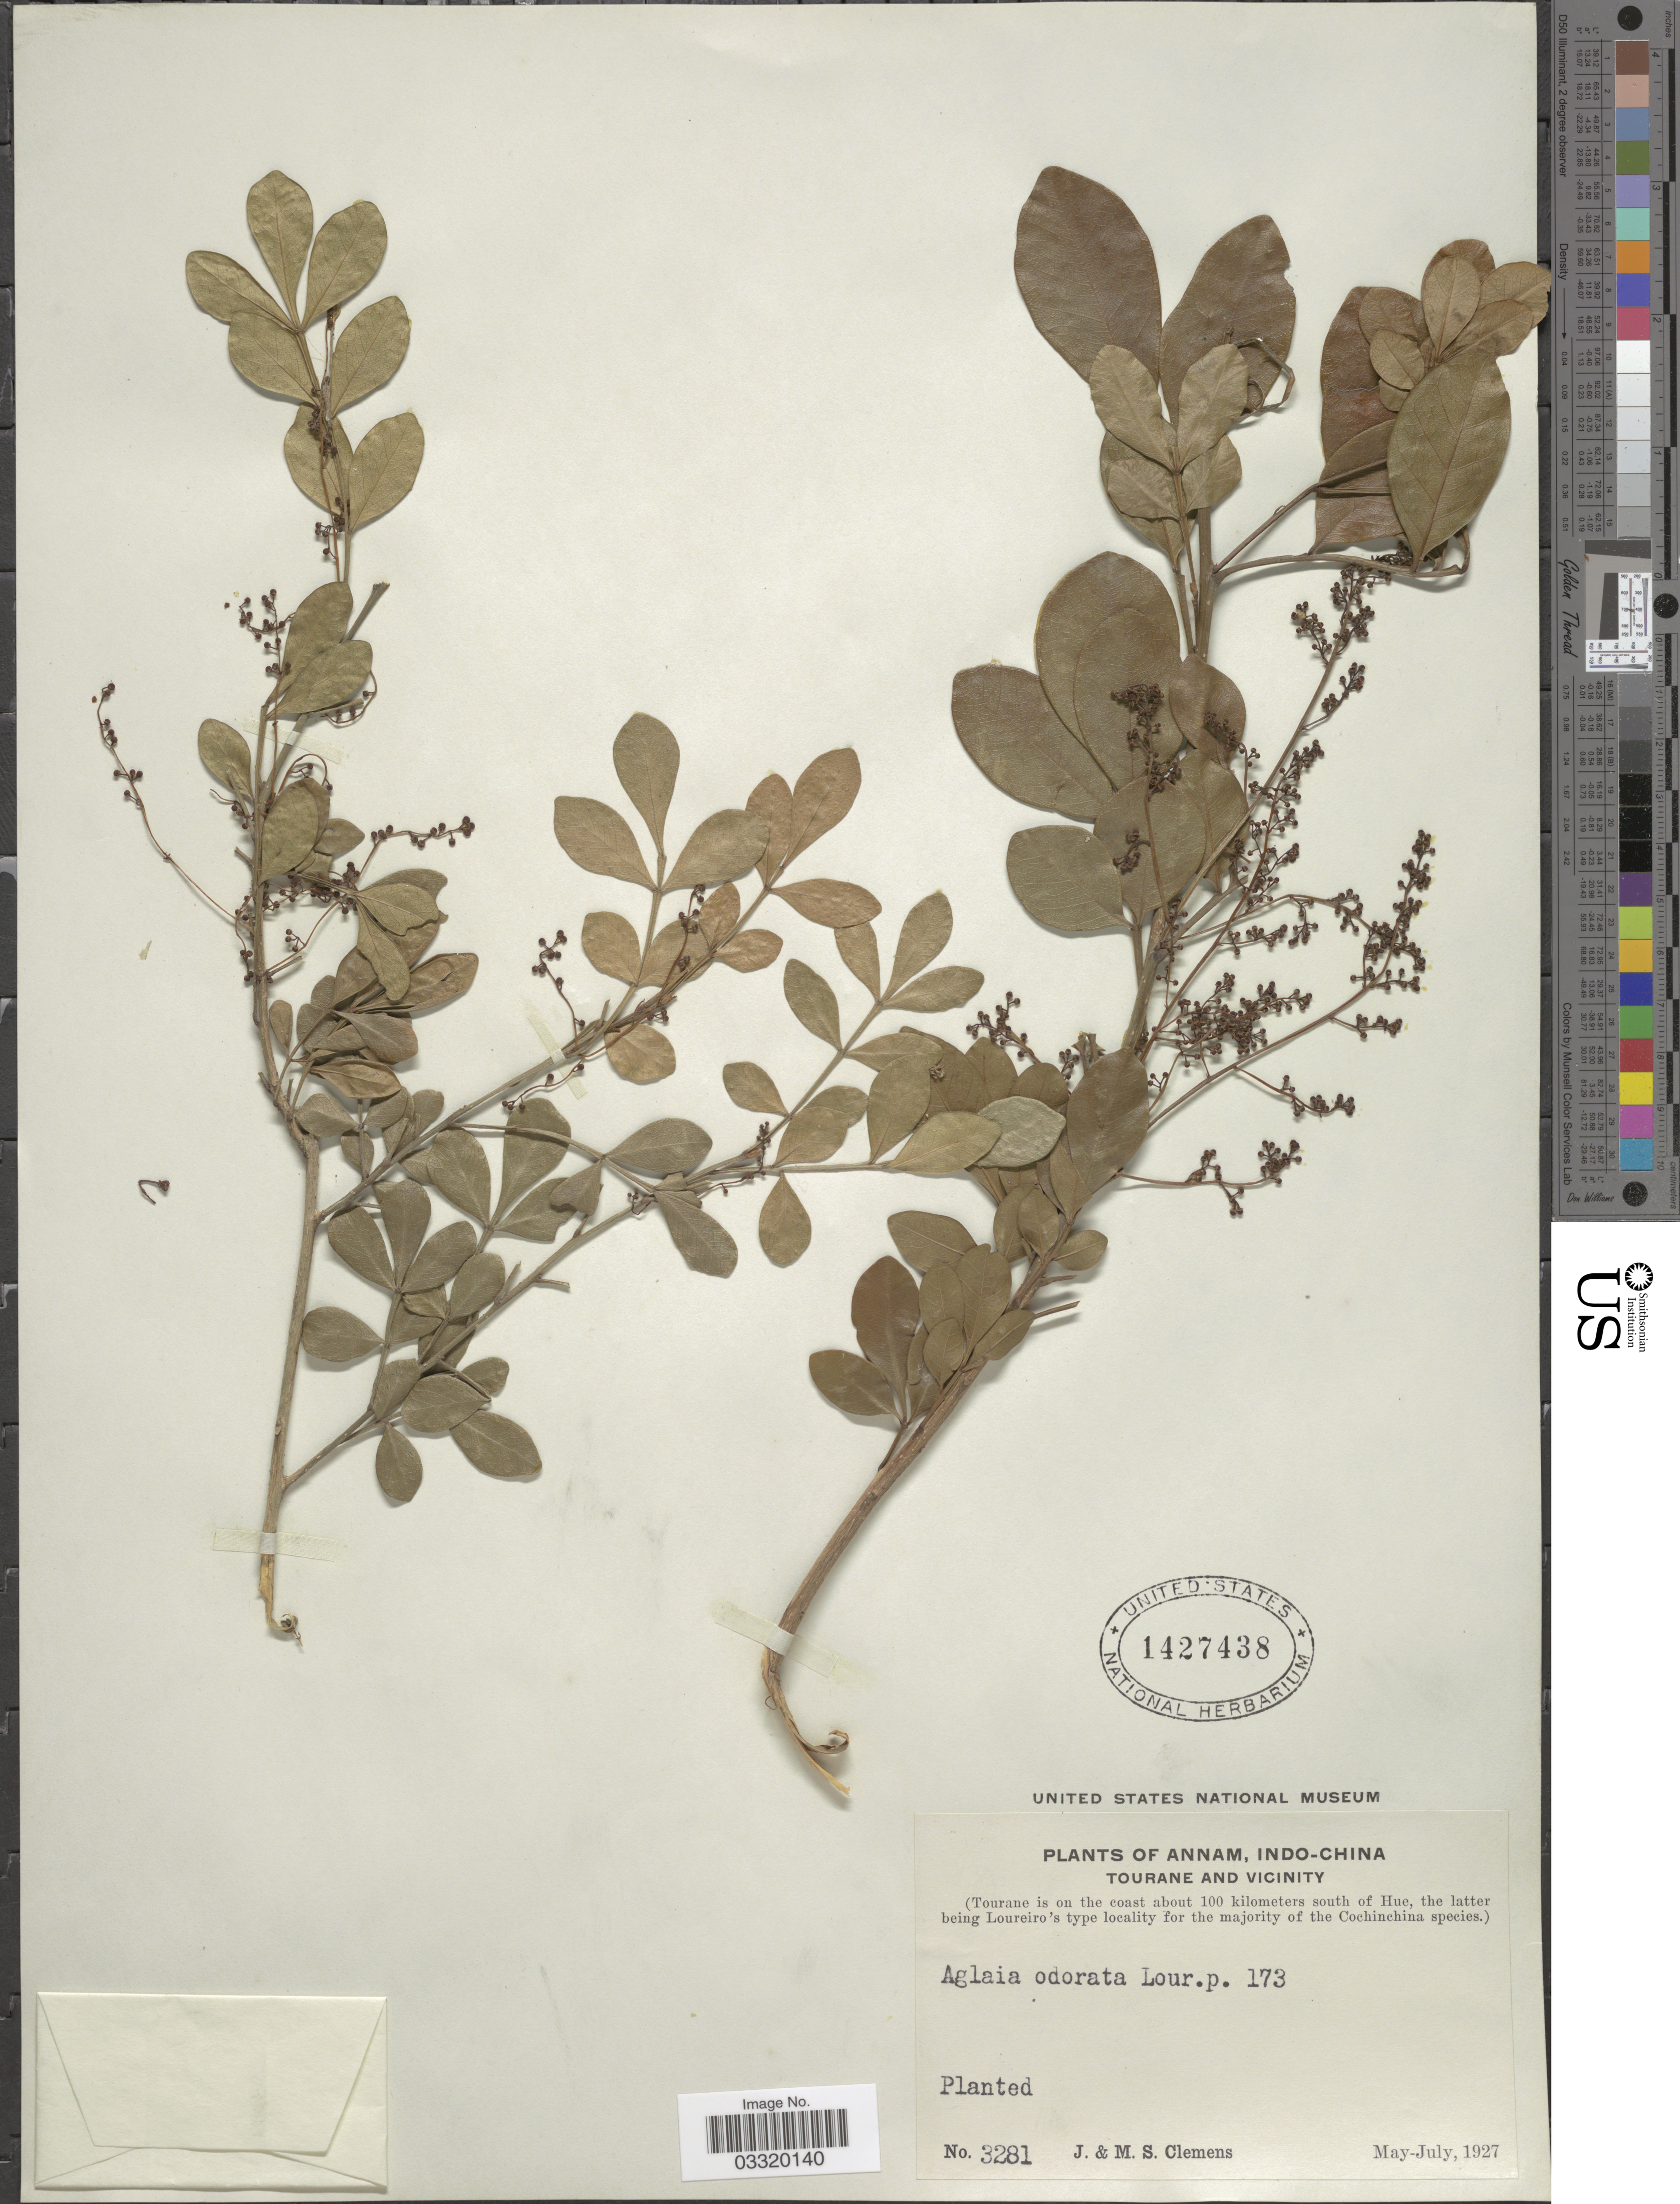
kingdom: Plantae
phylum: Tracheophyta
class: Magnoliopsida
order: Sapindales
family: Meliaceae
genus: Aglaia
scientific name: Aglaia odorata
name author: Lour.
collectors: J. Clemens & M. S. Clemens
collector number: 3281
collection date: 1927-05/1927-07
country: Vietnam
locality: Annam, Indo-China. Tourane and vicinity. (Tourane is on the coast about 100 kilometers south of Hue).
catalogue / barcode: US 1427438